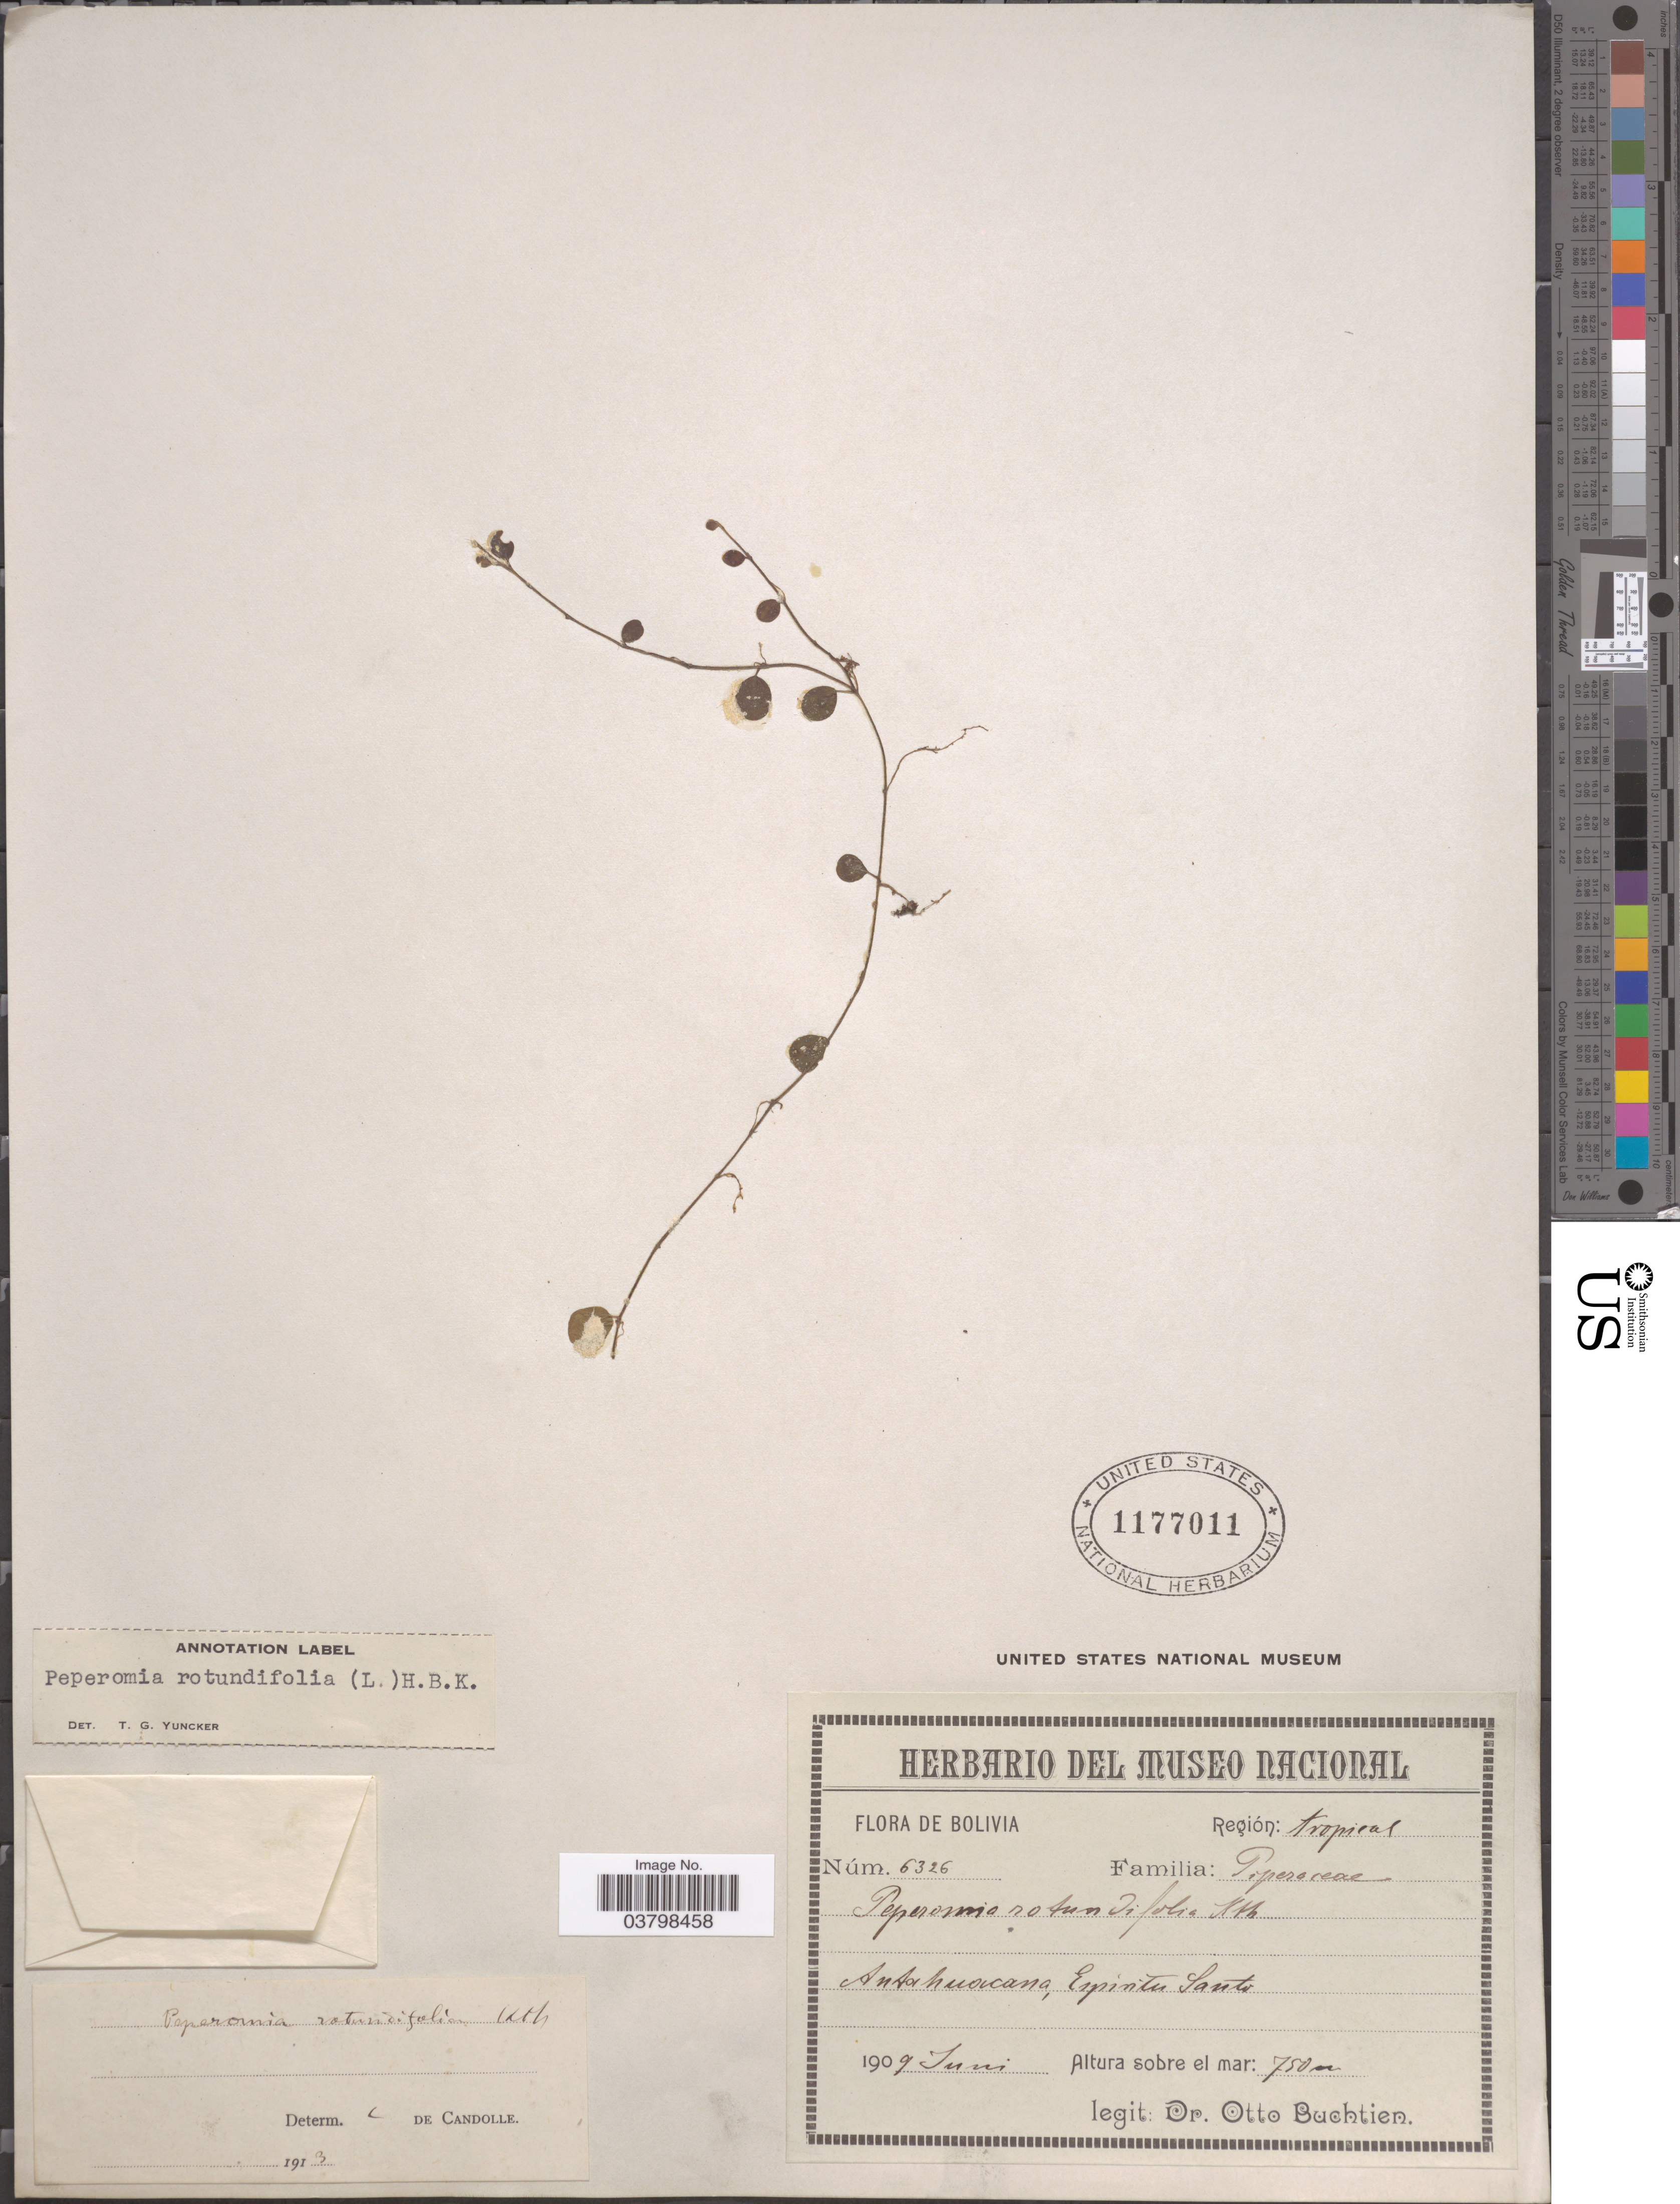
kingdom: Plantae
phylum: Tracheophyta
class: Magnoliopsida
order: Piperales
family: Piperaceae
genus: Peperomia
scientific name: Peperomia rotundifolia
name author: (L.) Kunth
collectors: O. Buchtien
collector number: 6326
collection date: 1909-06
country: Bolivia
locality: Región: tropical. Antahuacana, Espiritu Santo.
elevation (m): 750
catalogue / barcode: US 1177011